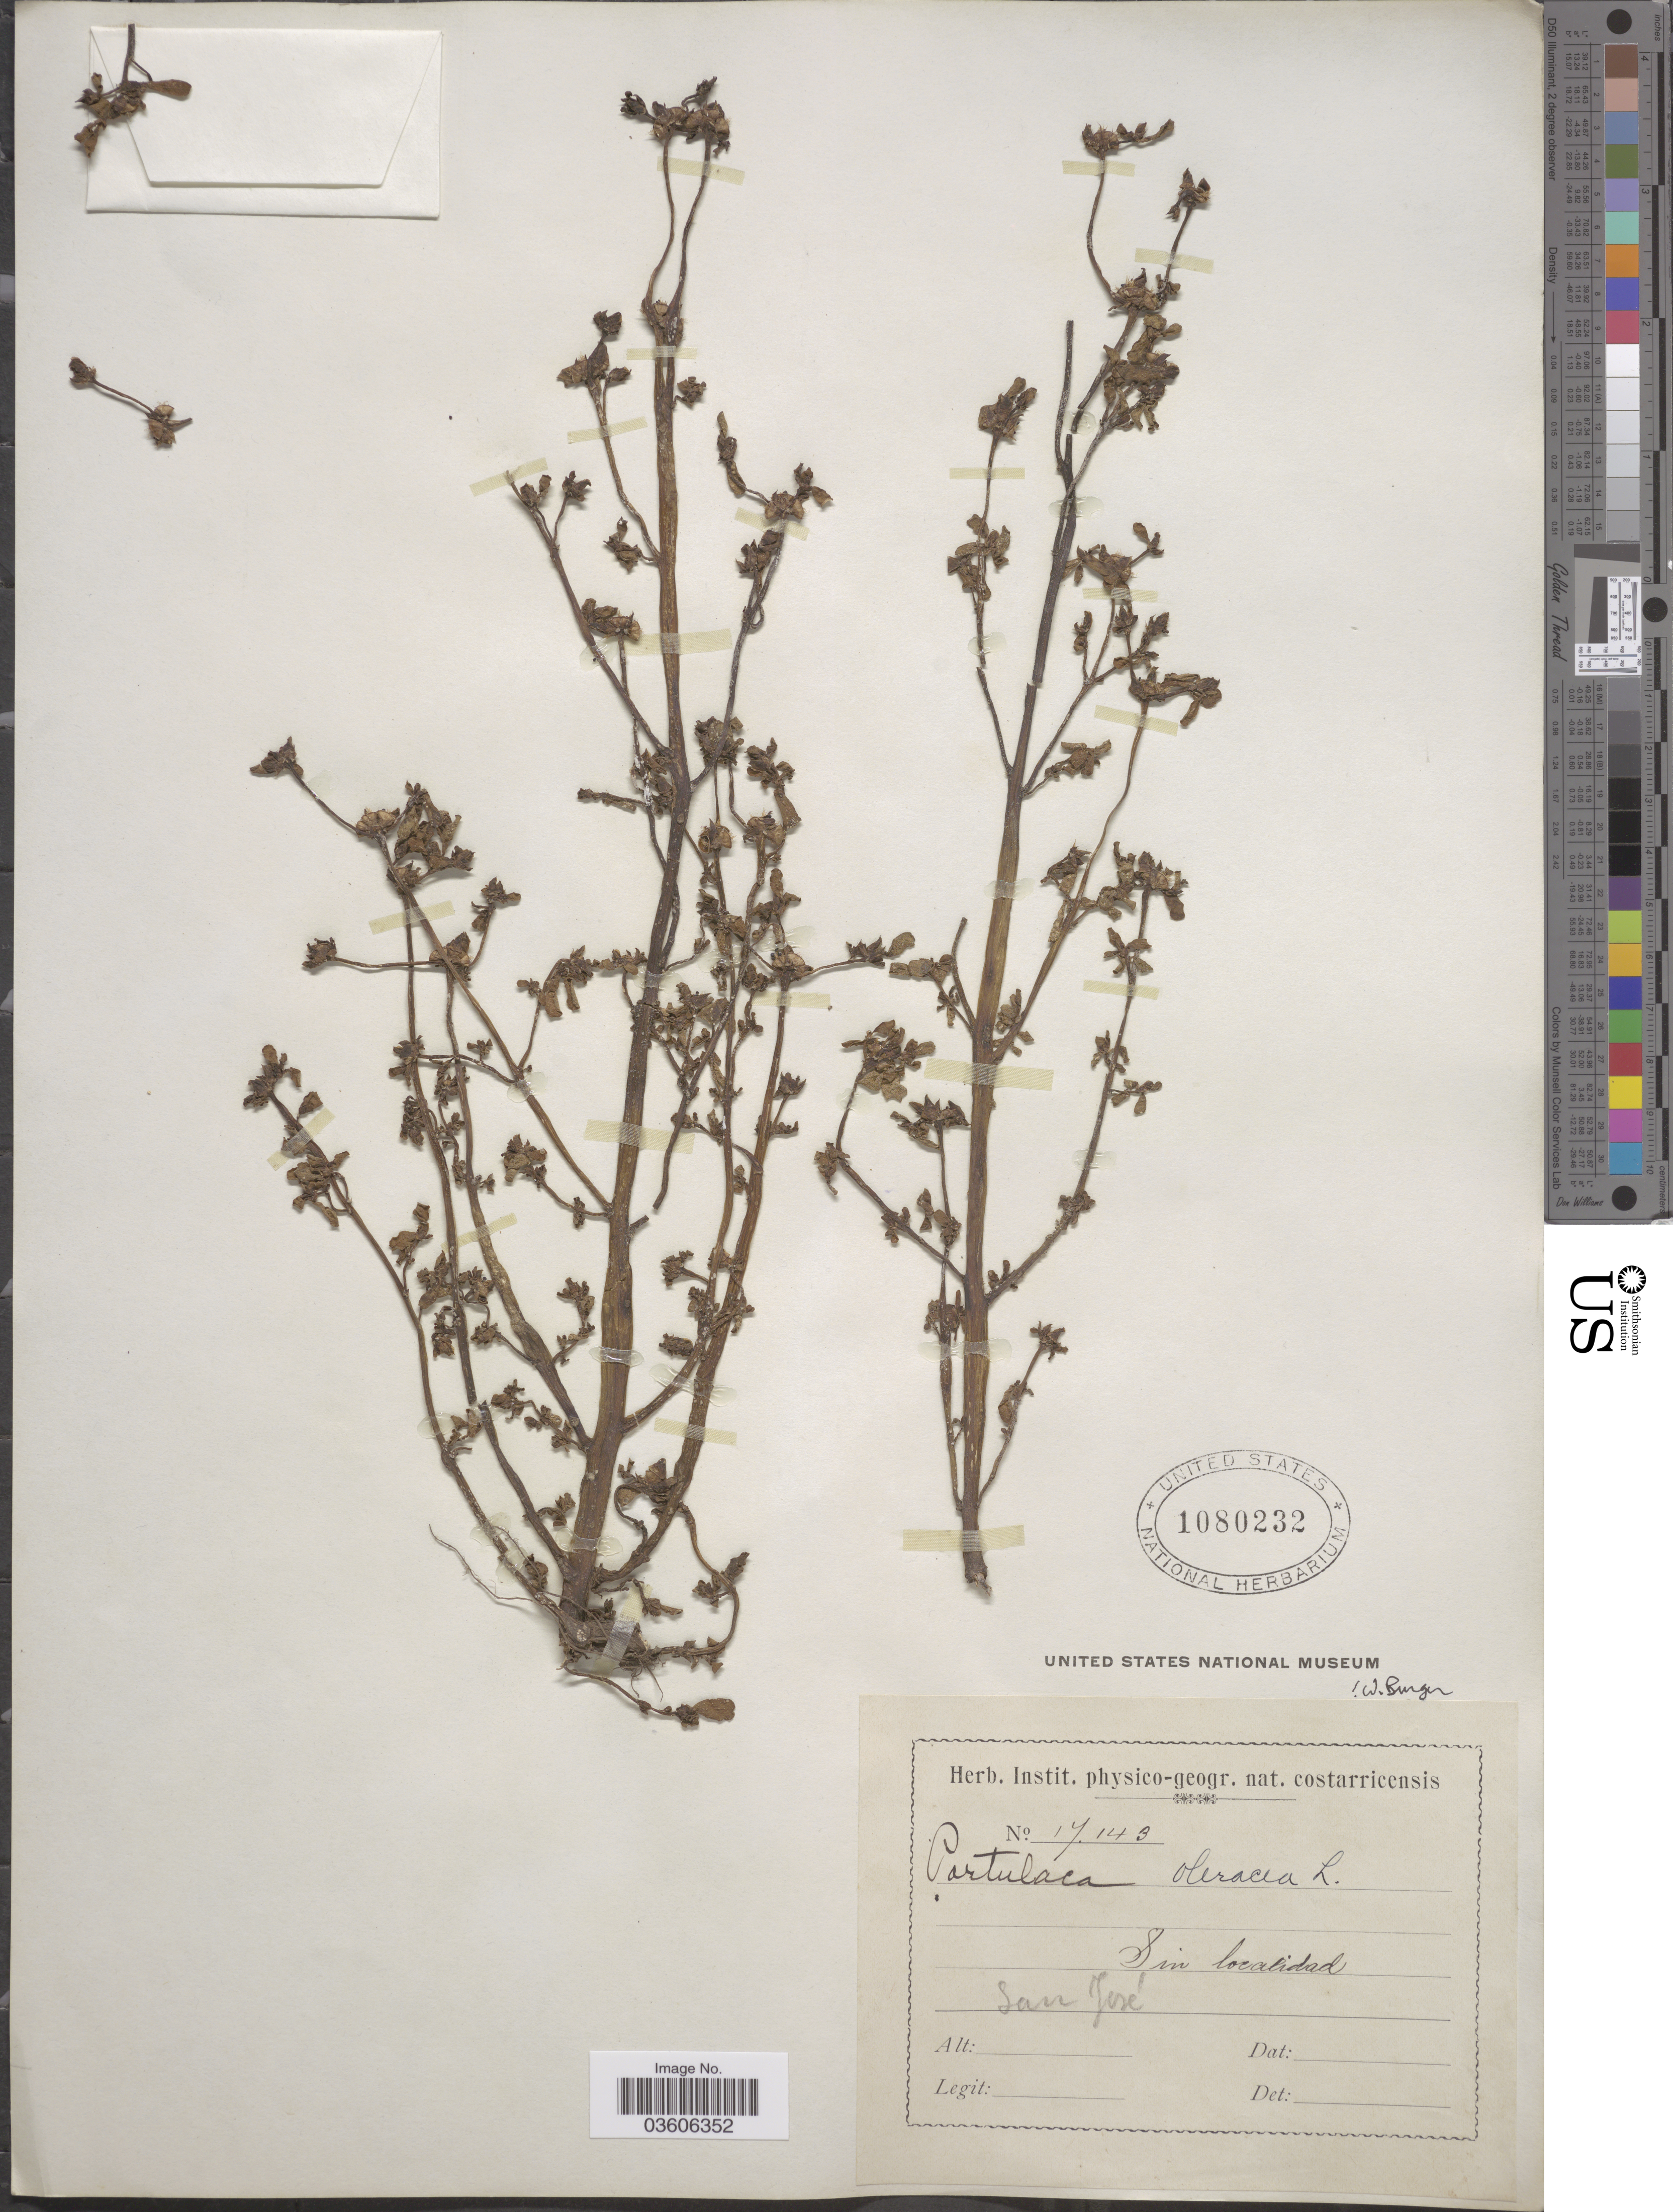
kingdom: Plantae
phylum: Tracheophyta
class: Magnoliopsida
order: Caryophyllales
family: Portulacaceae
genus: Portulaca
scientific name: Portulaca oleracea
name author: L.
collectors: ex herb. Instit. physico-geogr. nat. costarricensis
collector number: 17143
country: Costa Rica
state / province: San José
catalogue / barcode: US 1080232